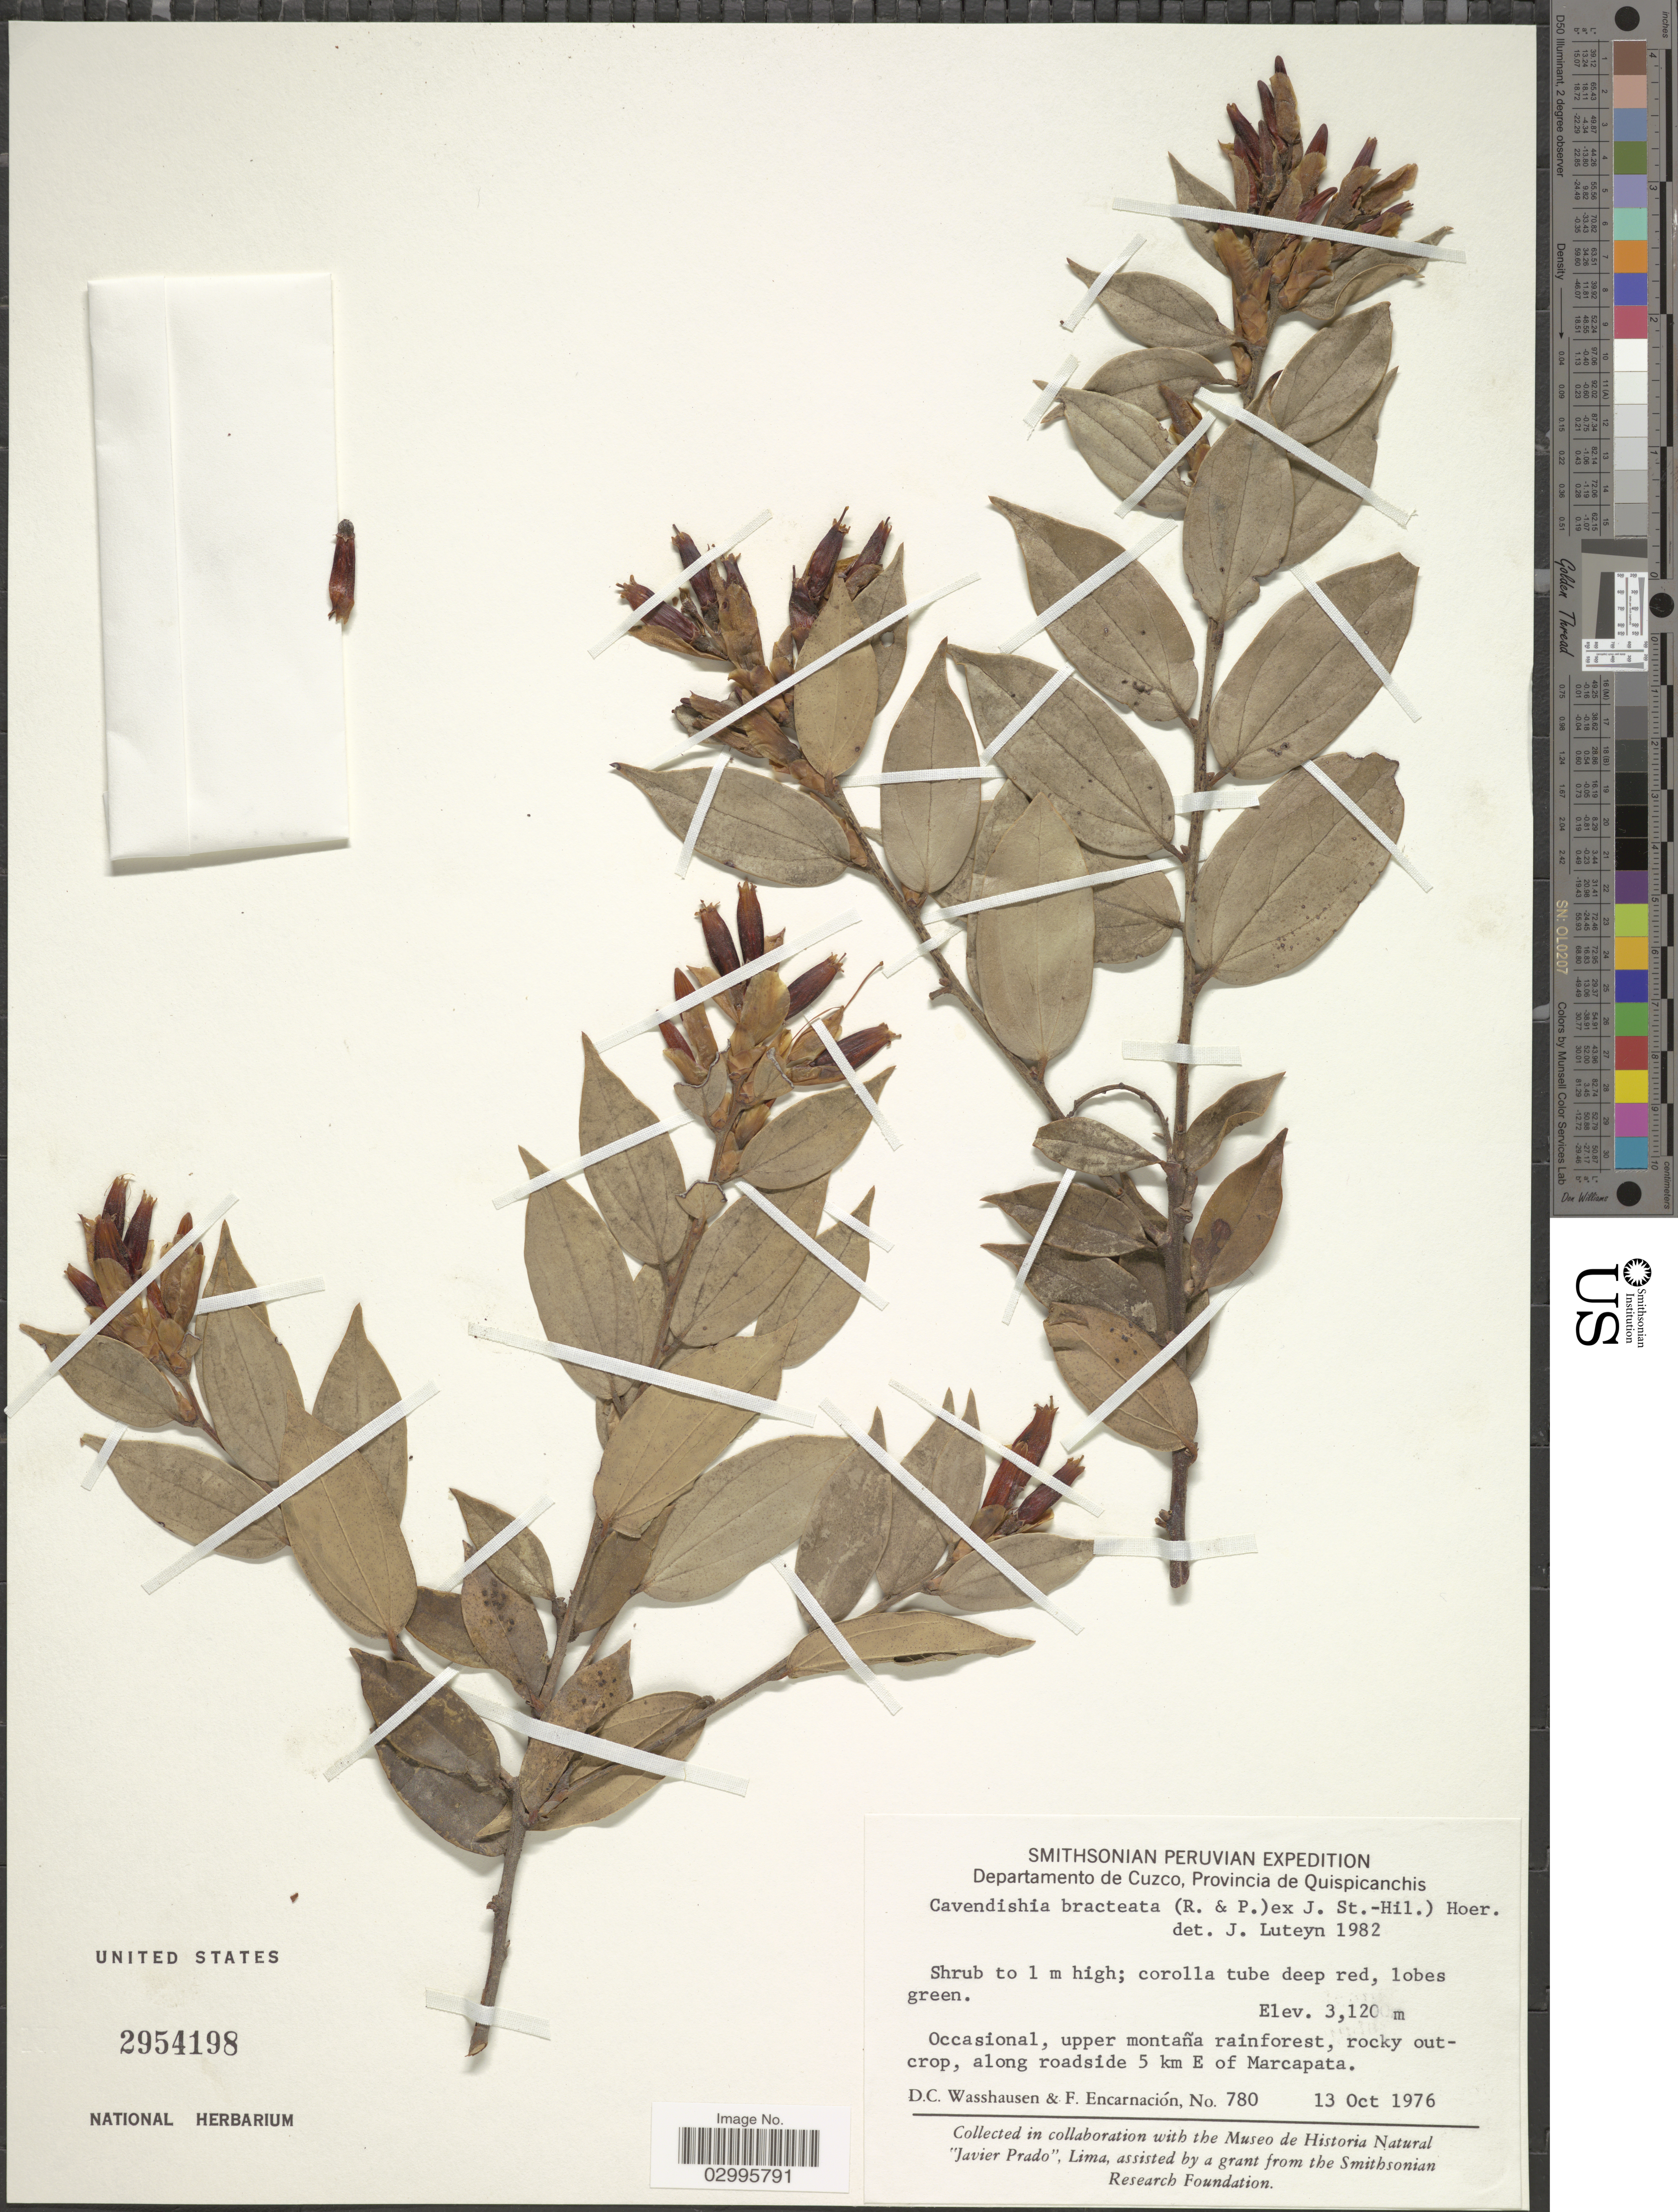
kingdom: Plantae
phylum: Tracheophyta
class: Magnoliopsida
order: Ericales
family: Ericaceae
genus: Cavendishia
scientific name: Cavendishia bracteata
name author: (Ruiz & Pav. ex J. St.-Hil.) Hoerold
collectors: D. C. Wasshausen & F. Encarnación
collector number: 780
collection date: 1976-10-13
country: Peru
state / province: Cusco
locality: Departamento de Cuzco, Provincia de Quispicanchis, along roadside 5 km E of Marcapata.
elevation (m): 3120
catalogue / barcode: US 2954198